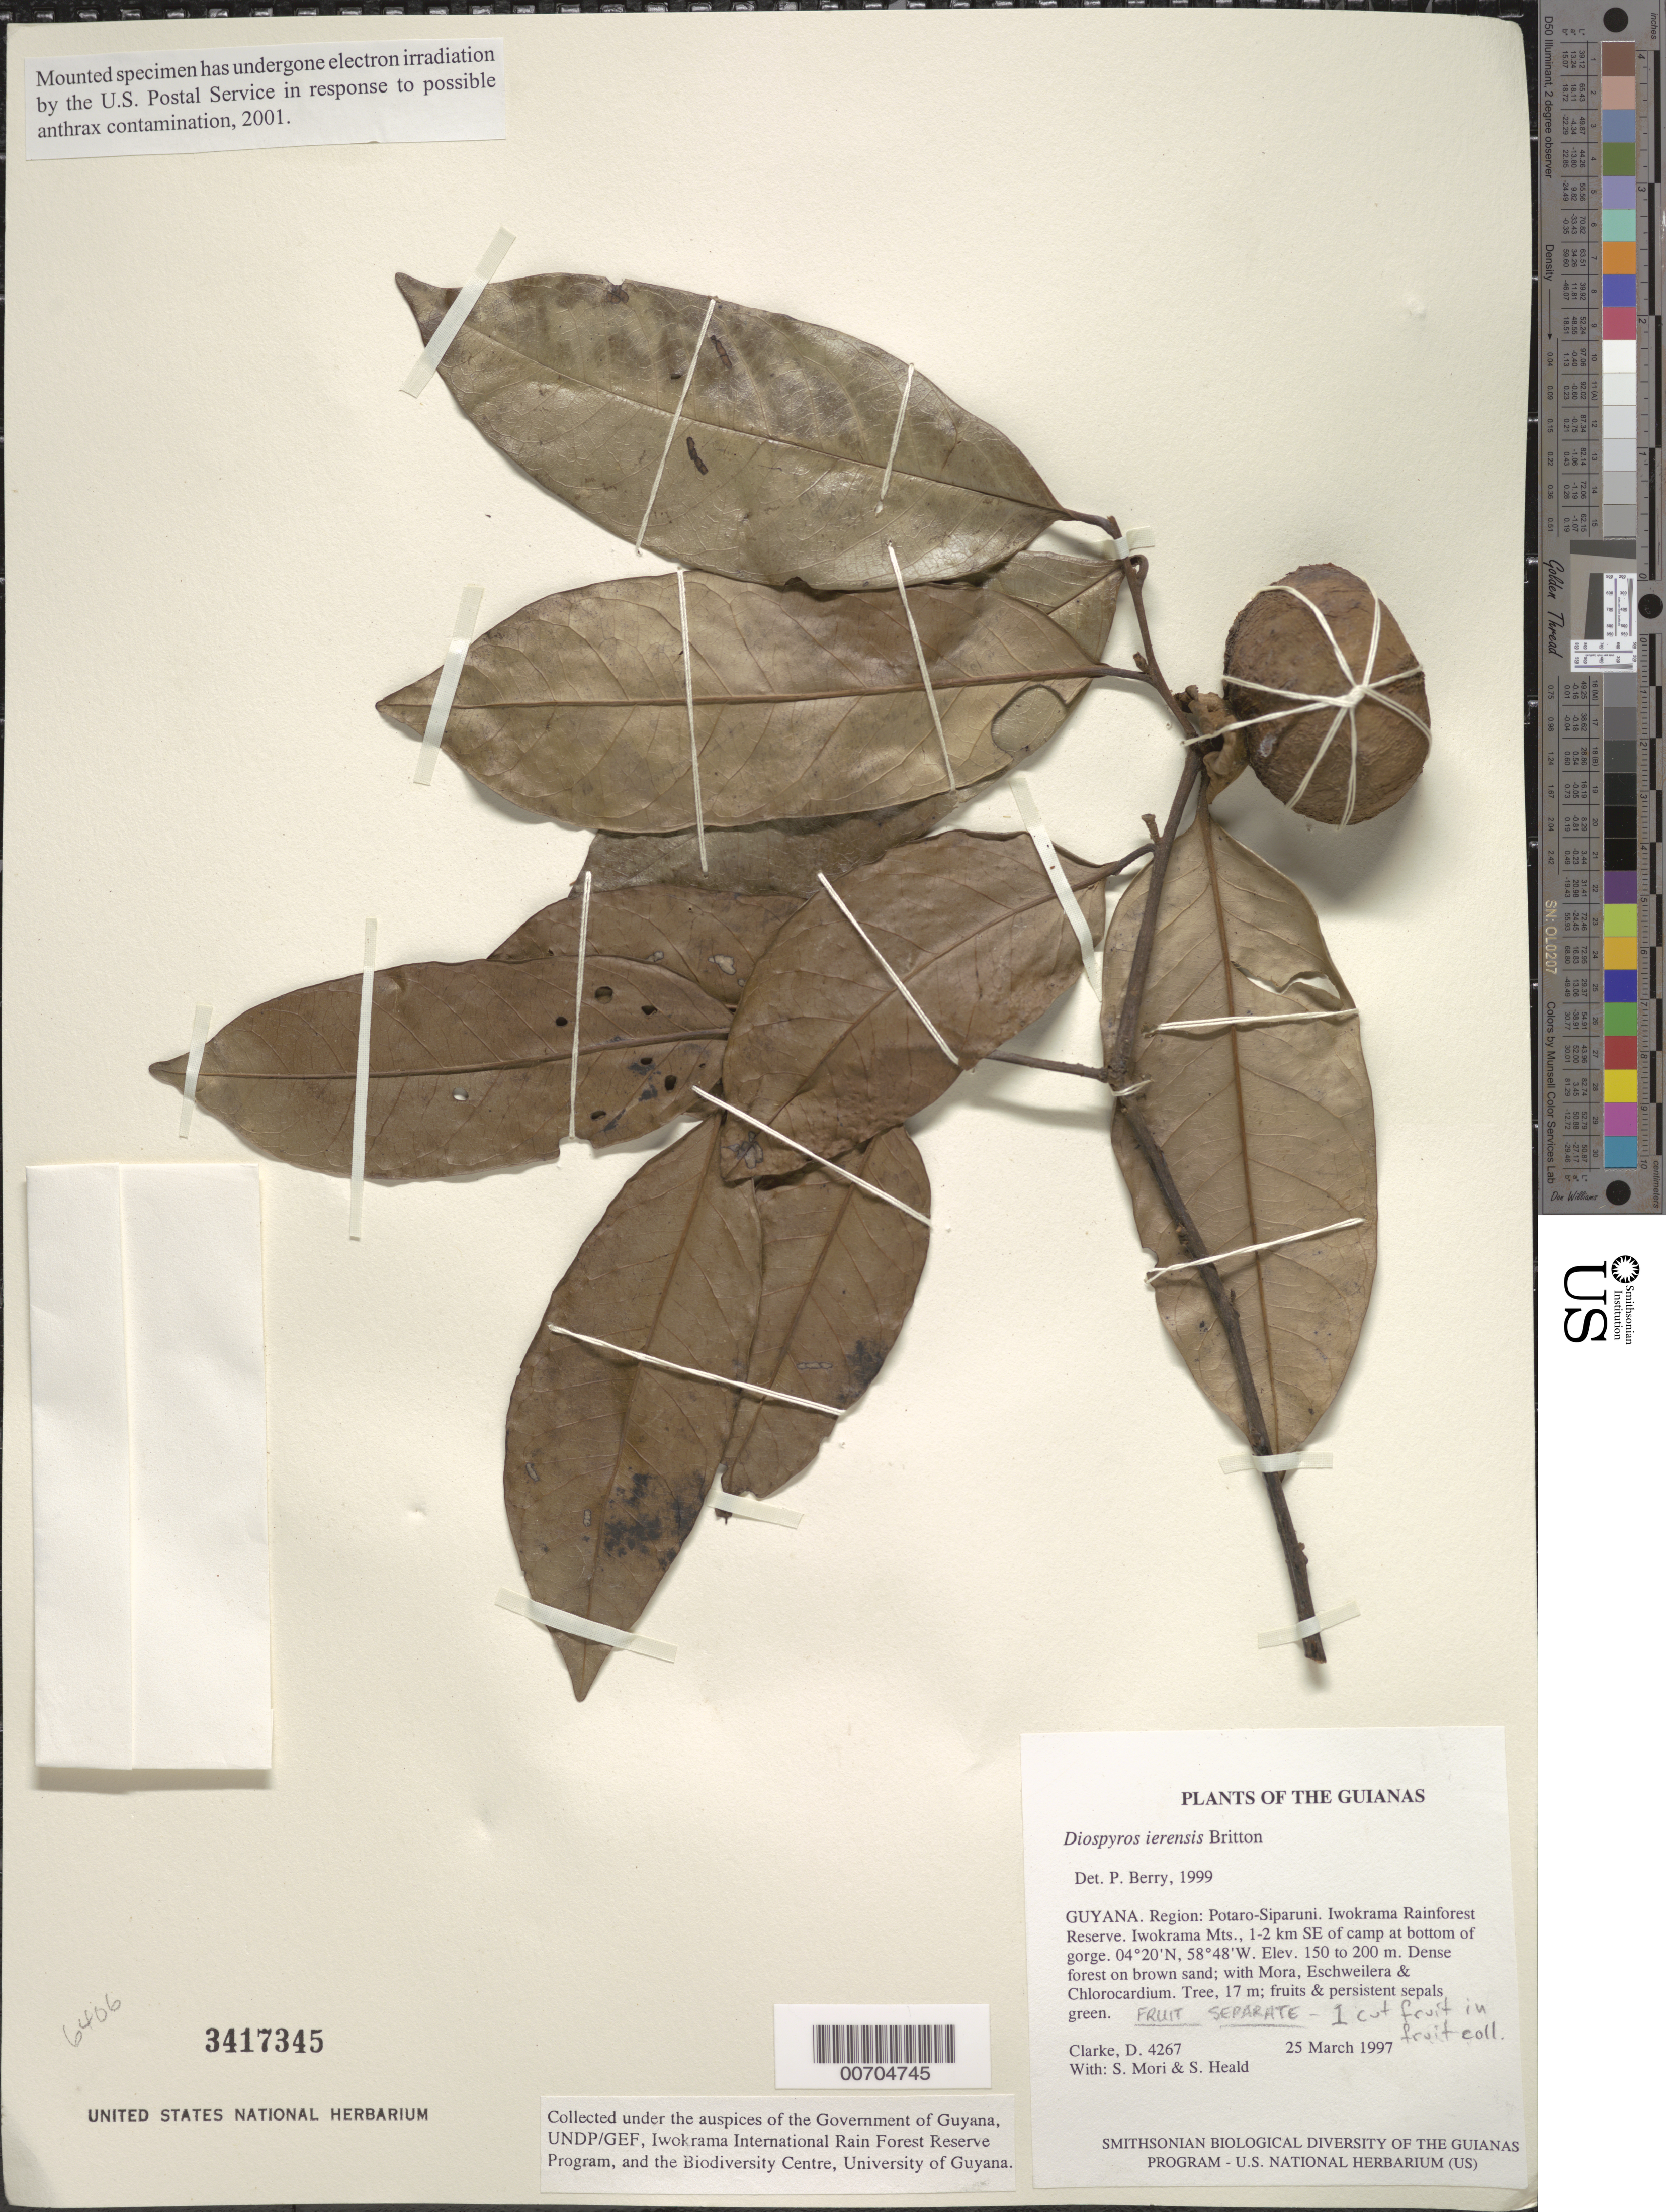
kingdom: Plantae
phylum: Tracheophyta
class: Magnoliopsida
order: Ericales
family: Ebenaceae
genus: Diospyros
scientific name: Diospyros ierensis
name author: Britton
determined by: Berry, P. E., (WIS), University of Wisconsin - Madison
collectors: H. D. Clarke, S. Mori & S. Heald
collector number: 4267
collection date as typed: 25 March 1997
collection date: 1997-03-25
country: Guyana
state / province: Potaro-Siparuni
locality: Iwokrama Rainforest Reserve. Iwokrama Mts., 1-2 km SE of camp at bottom of gorge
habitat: Dense forest on brown sand; with Mora, Eschweilera & Chlorocardium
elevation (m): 150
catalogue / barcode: US 3417345